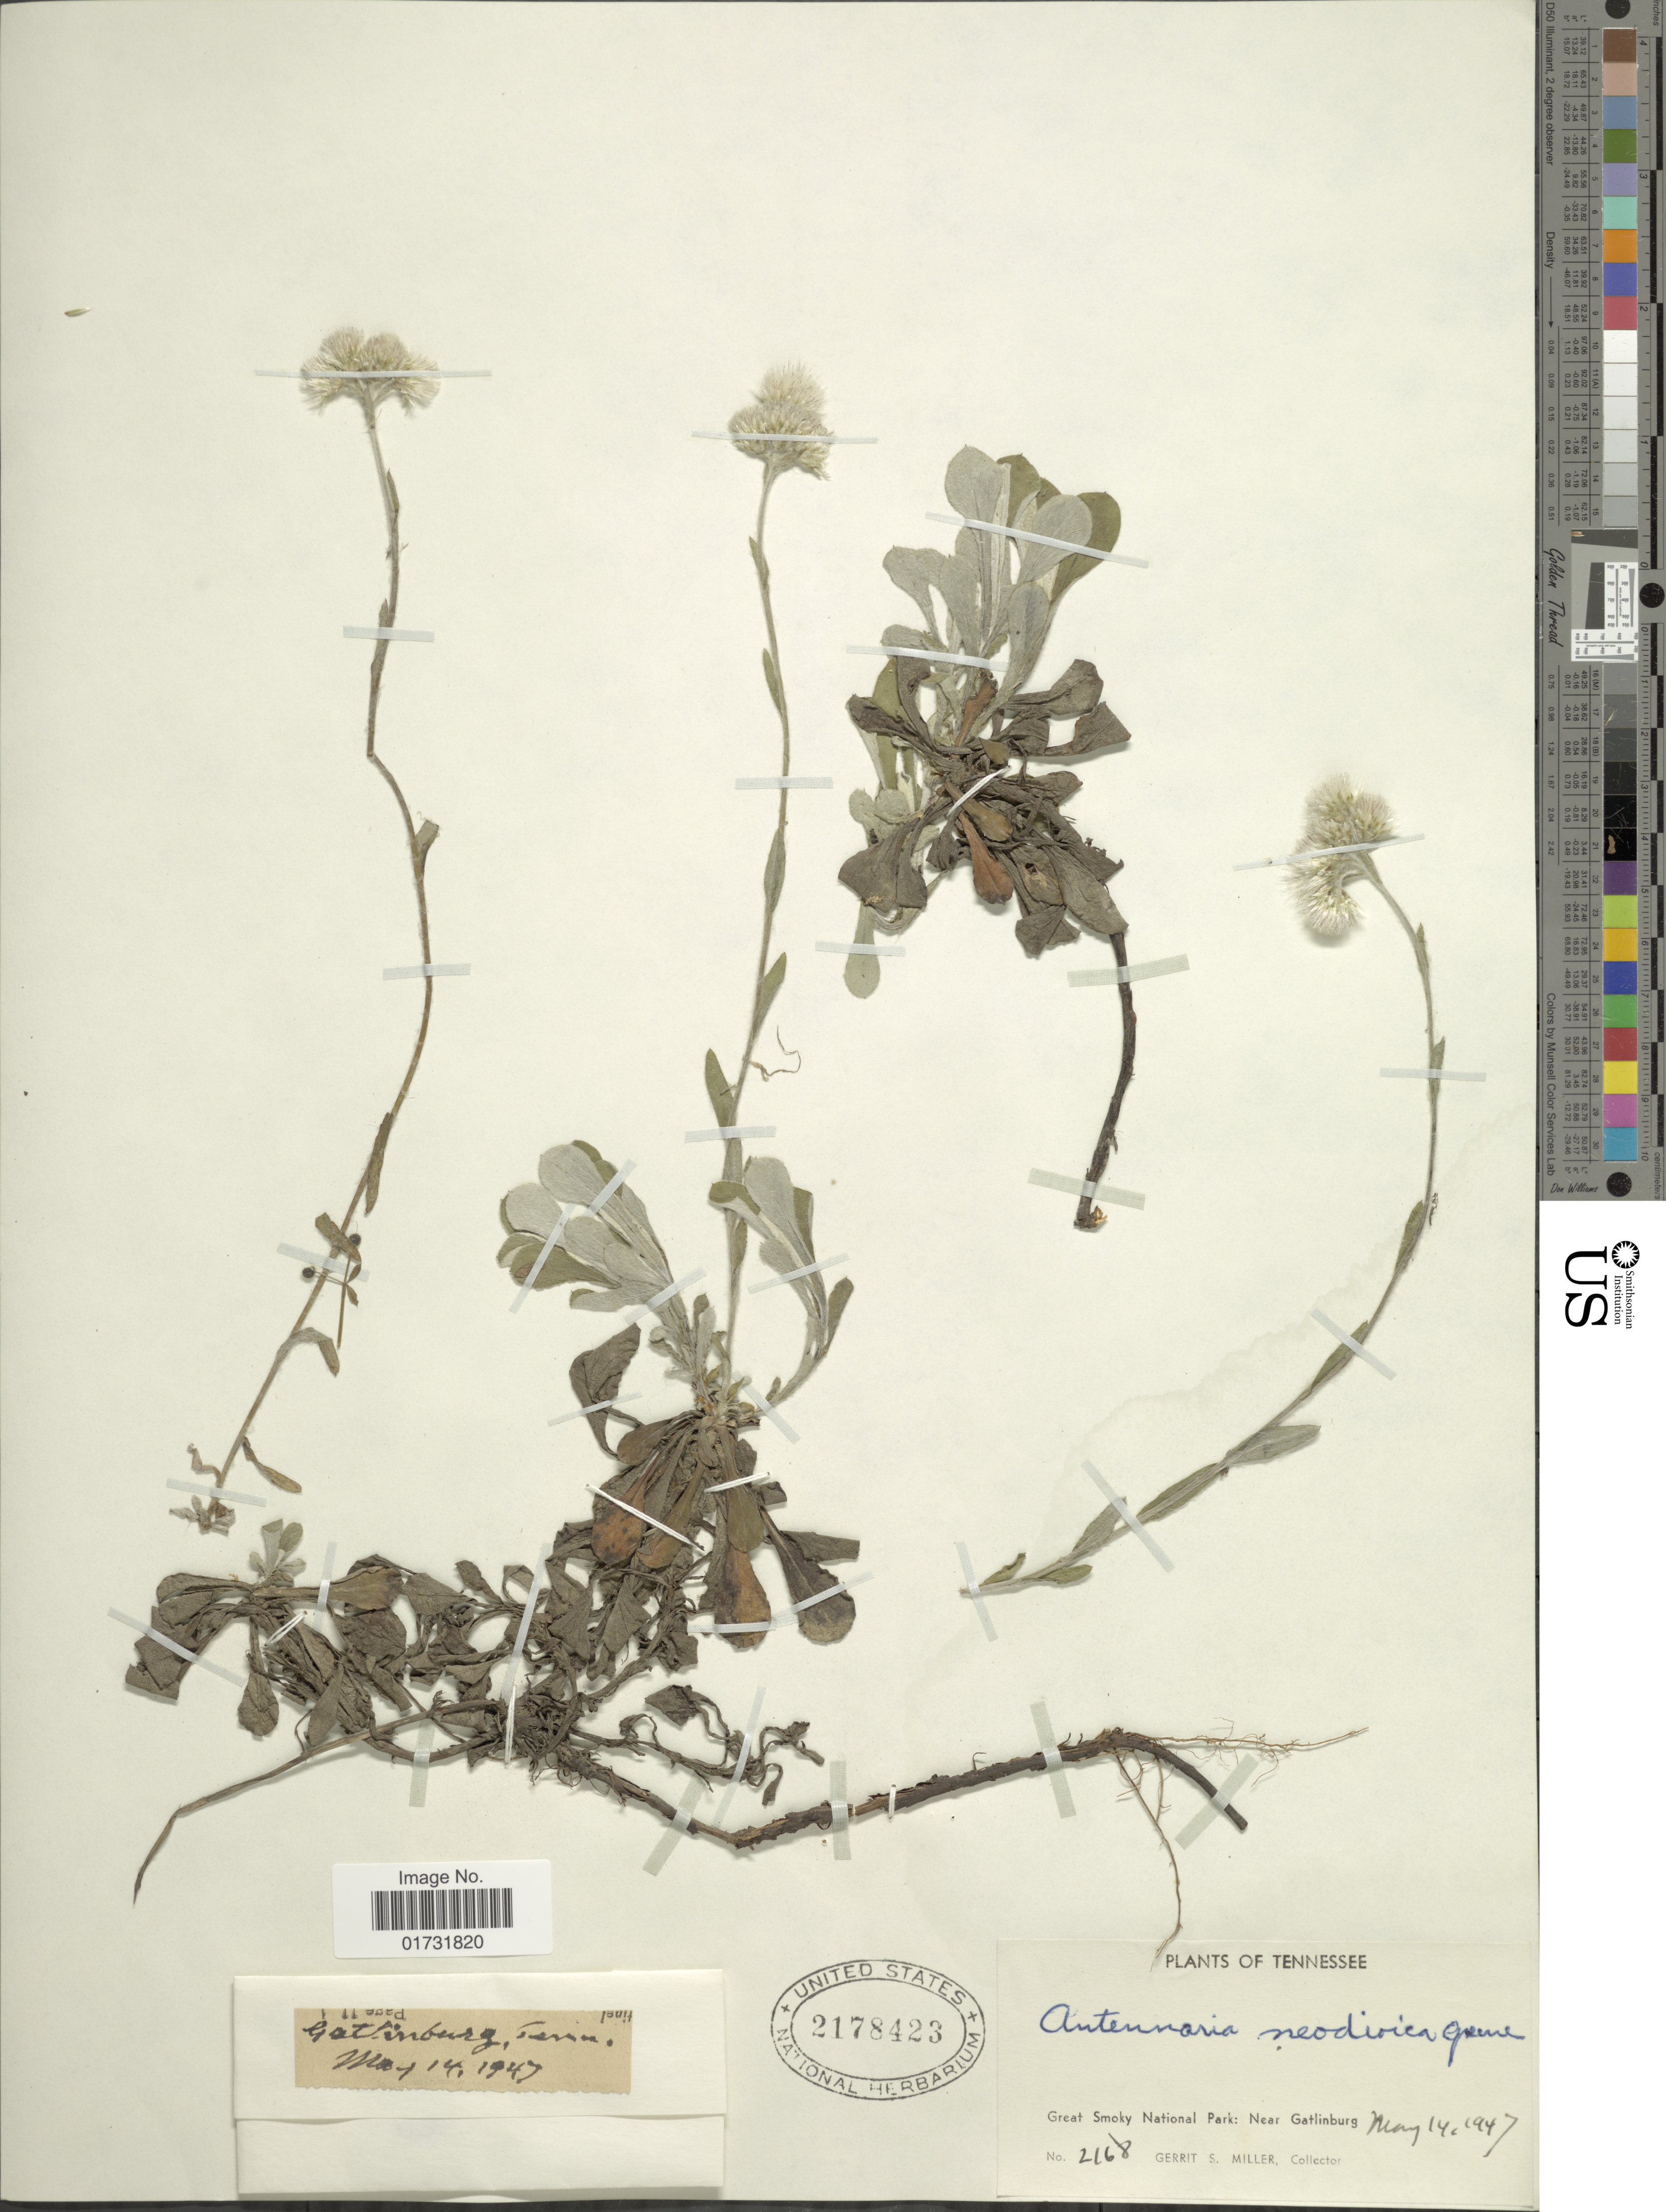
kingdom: Plantae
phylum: Tracheophyta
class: Magnoliopsida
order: Asterales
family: Asteraceae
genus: Antennaria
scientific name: Antennaria neodioica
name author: Greene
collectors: G. S. Miller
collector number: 2168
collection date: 1947-05-14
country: United States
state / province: Tennessee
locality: Great Smoky National Park: Near Gatlinburg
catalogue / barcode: US 2178423